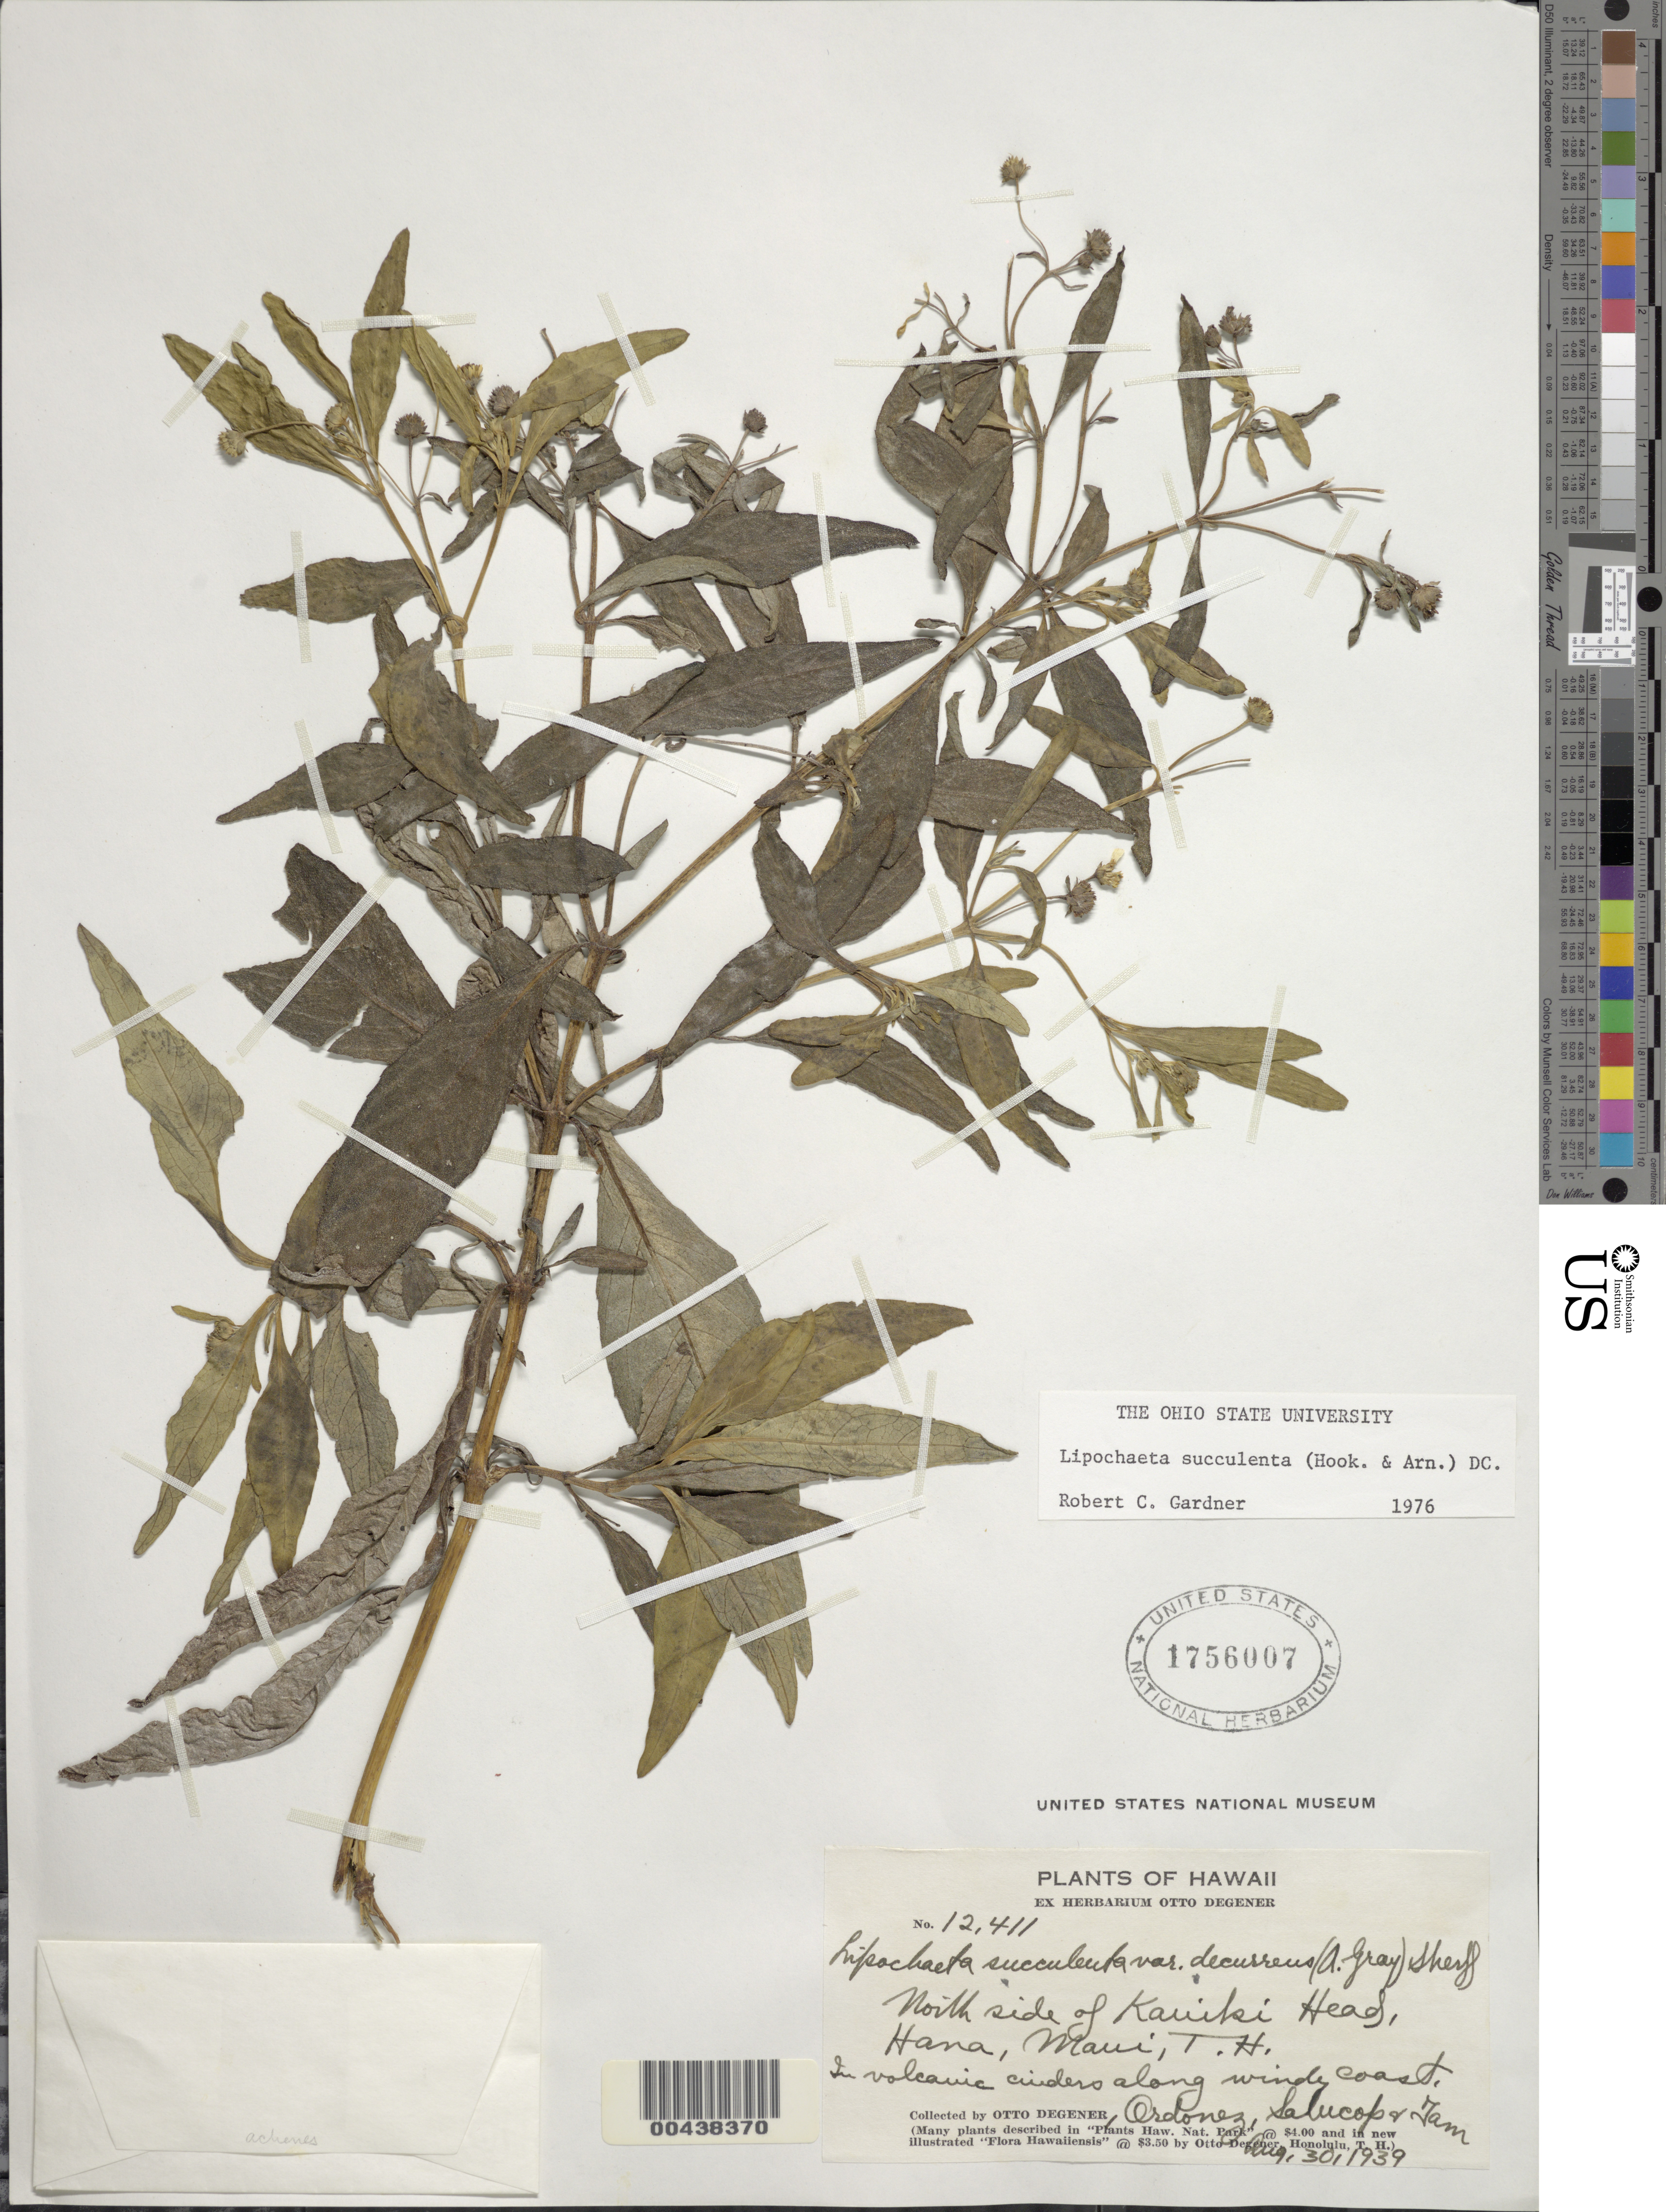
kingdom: Plantae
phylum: Tracheophyta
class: Magnoliopsida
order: Asterales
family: Asteraceae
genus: Lipochaeta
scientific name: Lipochaeta succulenta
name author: (Hook. & Arn.) DC.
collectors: O. Degener, Ordonez, -- Salucop & Tam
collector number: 12411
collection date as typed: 30 Aug 1939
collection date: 1939-08-30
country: United States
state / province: Hawaii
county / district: Maui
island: Maui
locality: N side of Kauiki Head, Hana, along coast.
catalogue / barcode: US 1756007